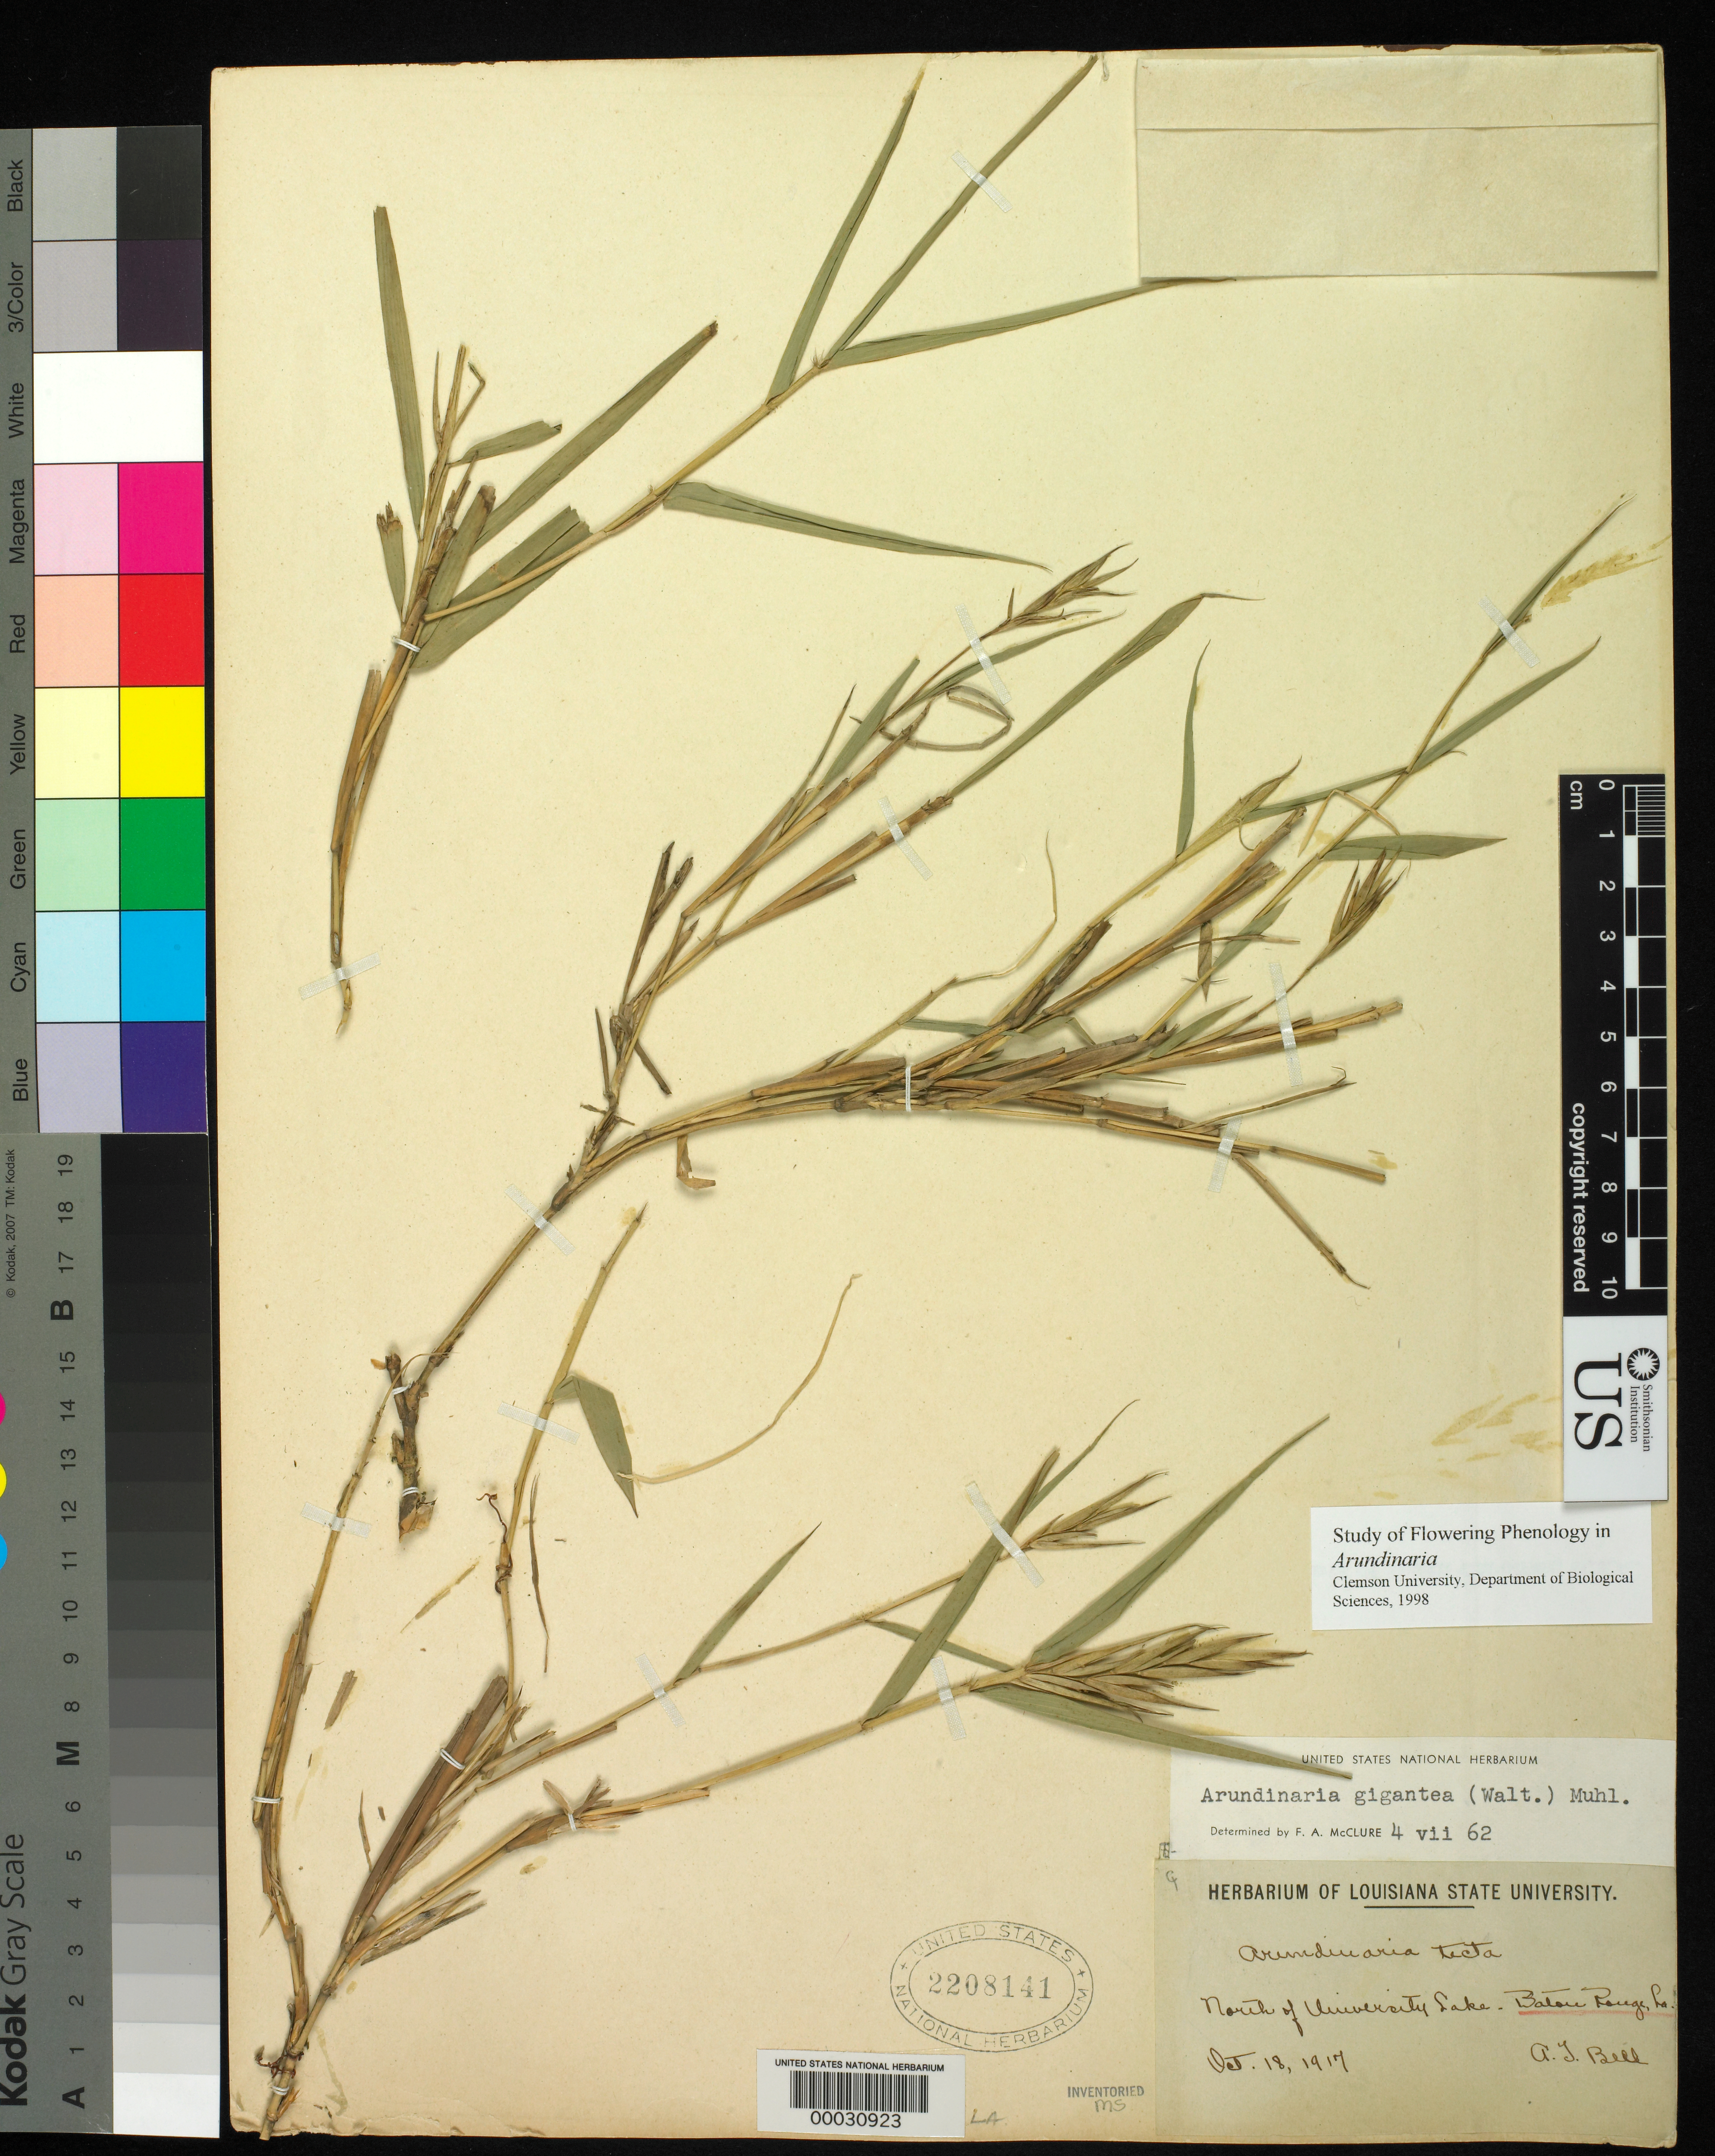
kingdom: Plantae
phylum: Tracheophyta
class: Liliopsida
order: Poales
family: Poaceae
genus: Arundinaria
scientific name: Arundinaria gigantea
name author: (Walter) Muhl.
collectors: A. J. Bell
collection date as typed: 18 Oct 1917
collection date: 1917-10-18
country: United States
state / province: Louisiana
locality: Baton rouge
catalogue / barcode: US 2208141